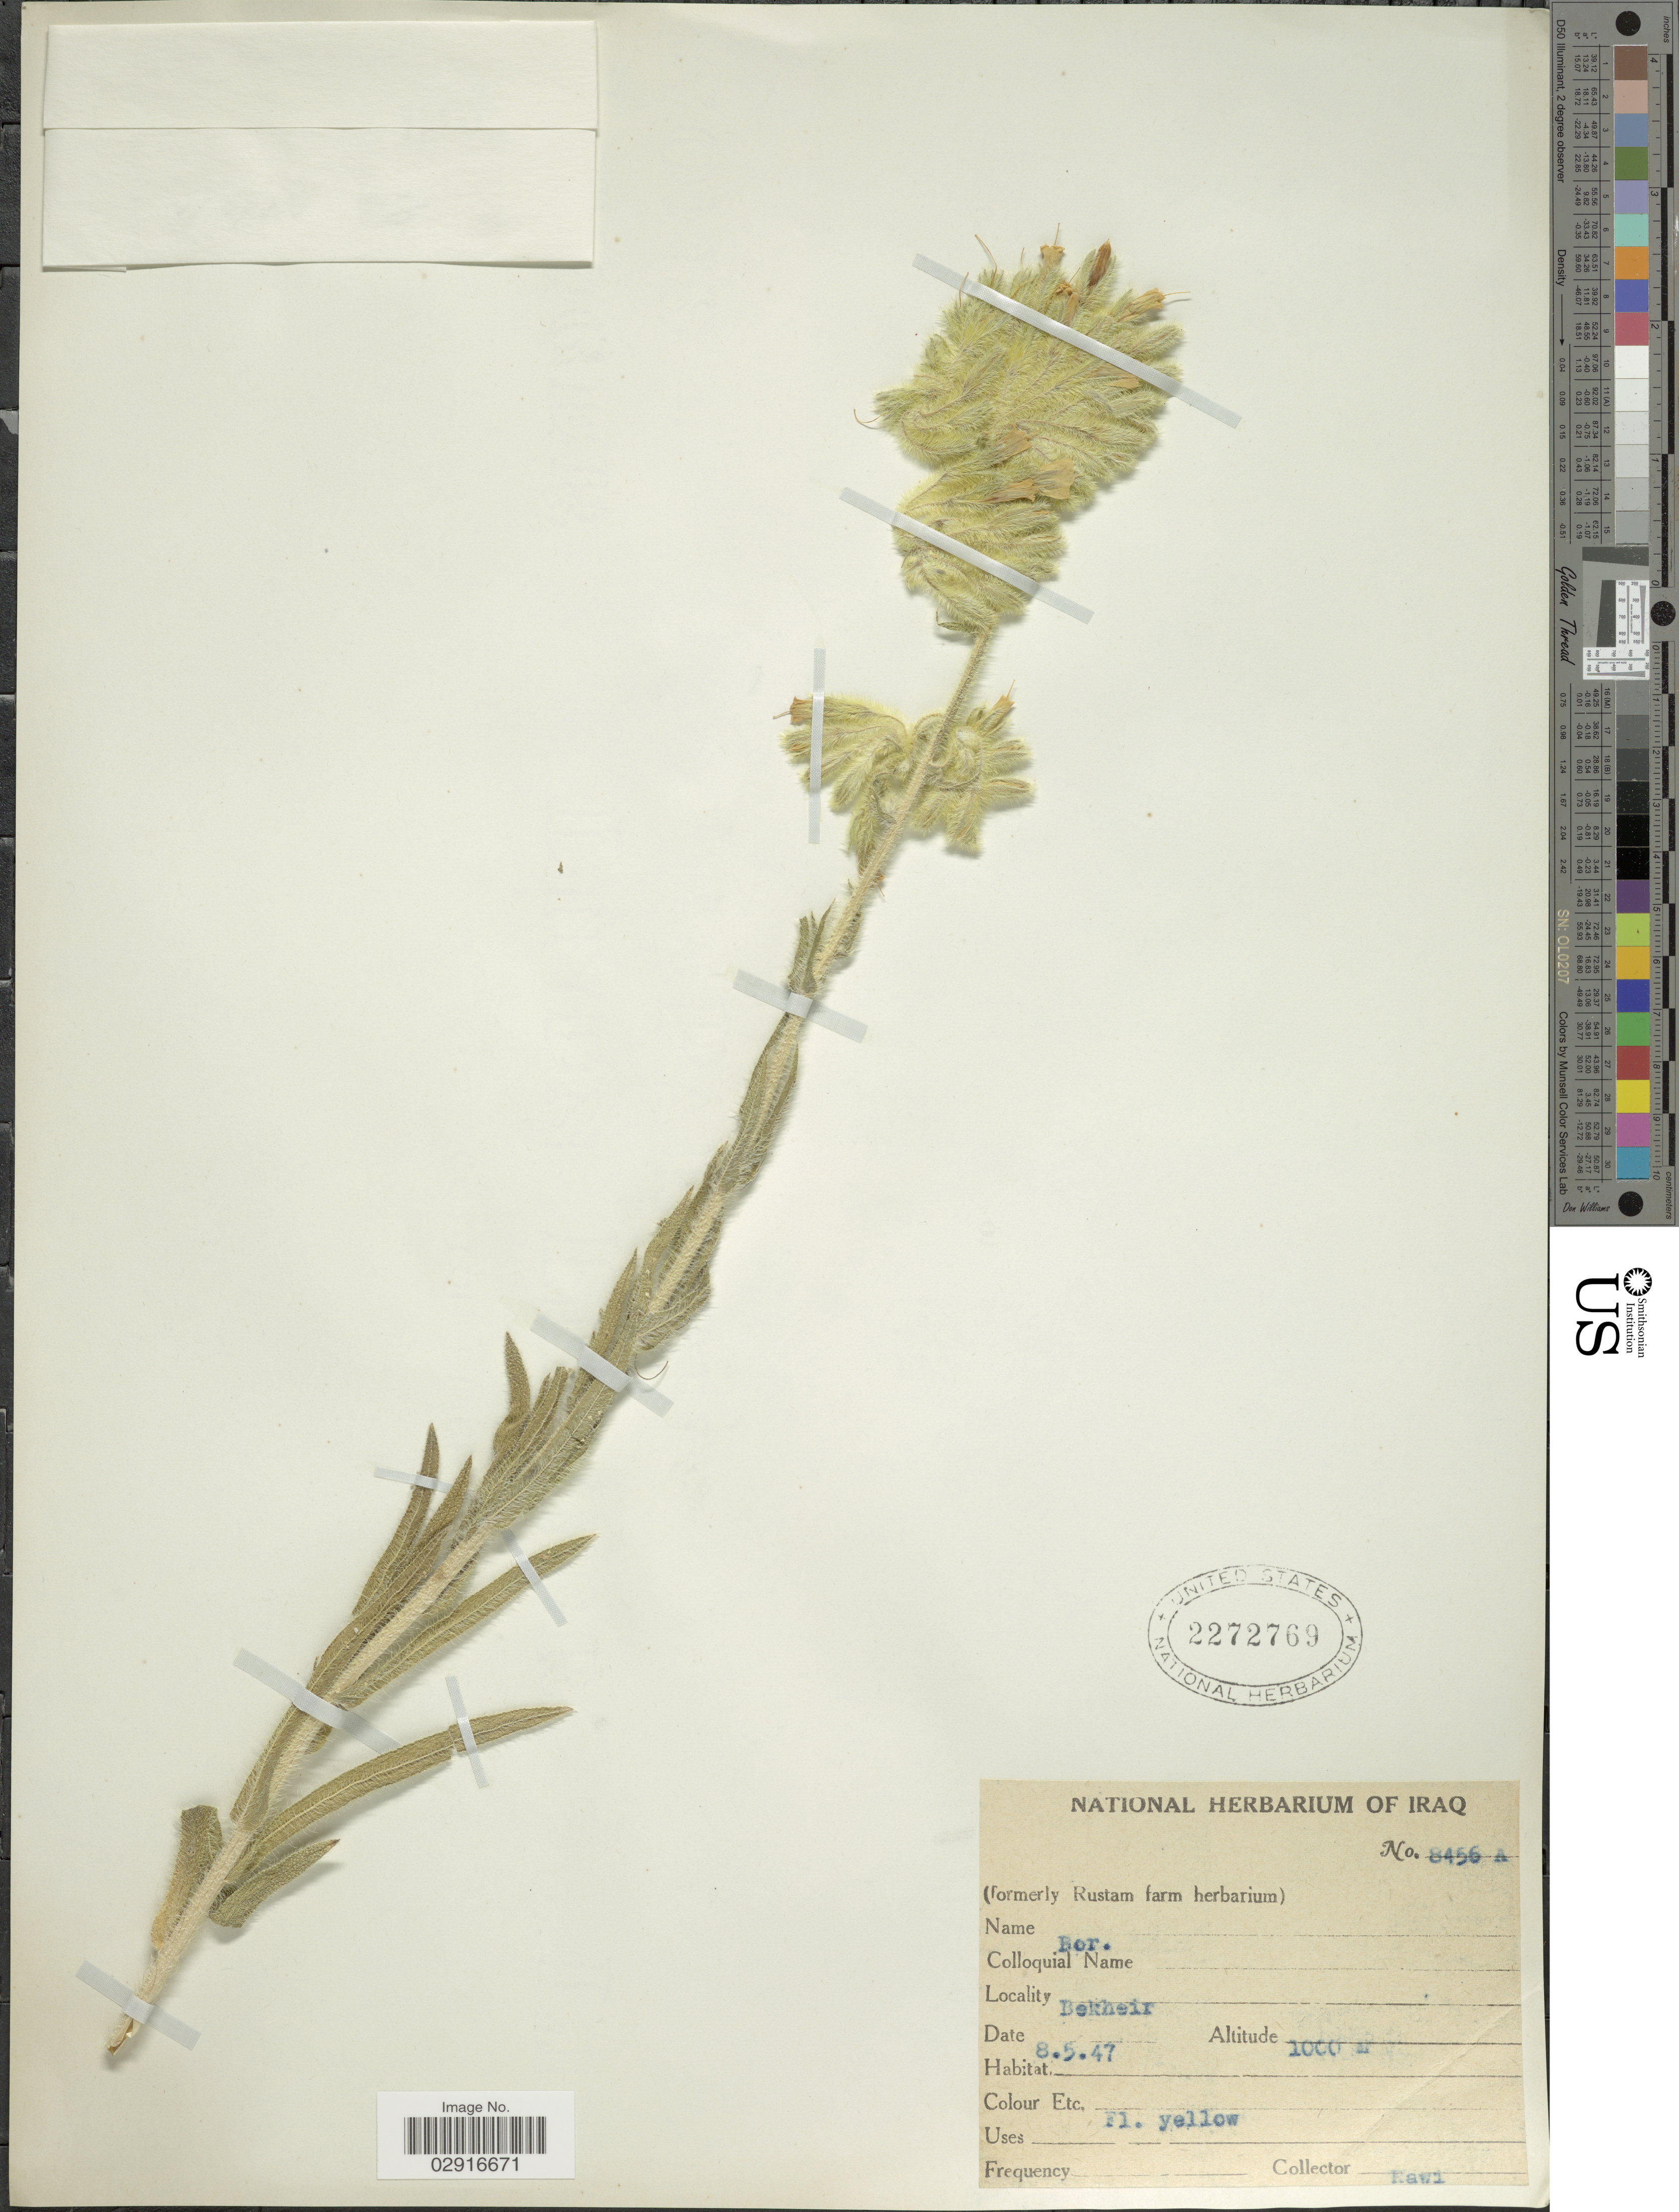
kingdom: Plantae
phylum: Tracheophyta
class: Magnoliopsida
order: Boraginales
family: Boraginaceae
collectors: -. Rawi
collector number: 8456A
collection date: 1947-05-08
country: Iraq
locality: Bekheir.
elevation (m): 1000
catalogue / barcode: US 2272769